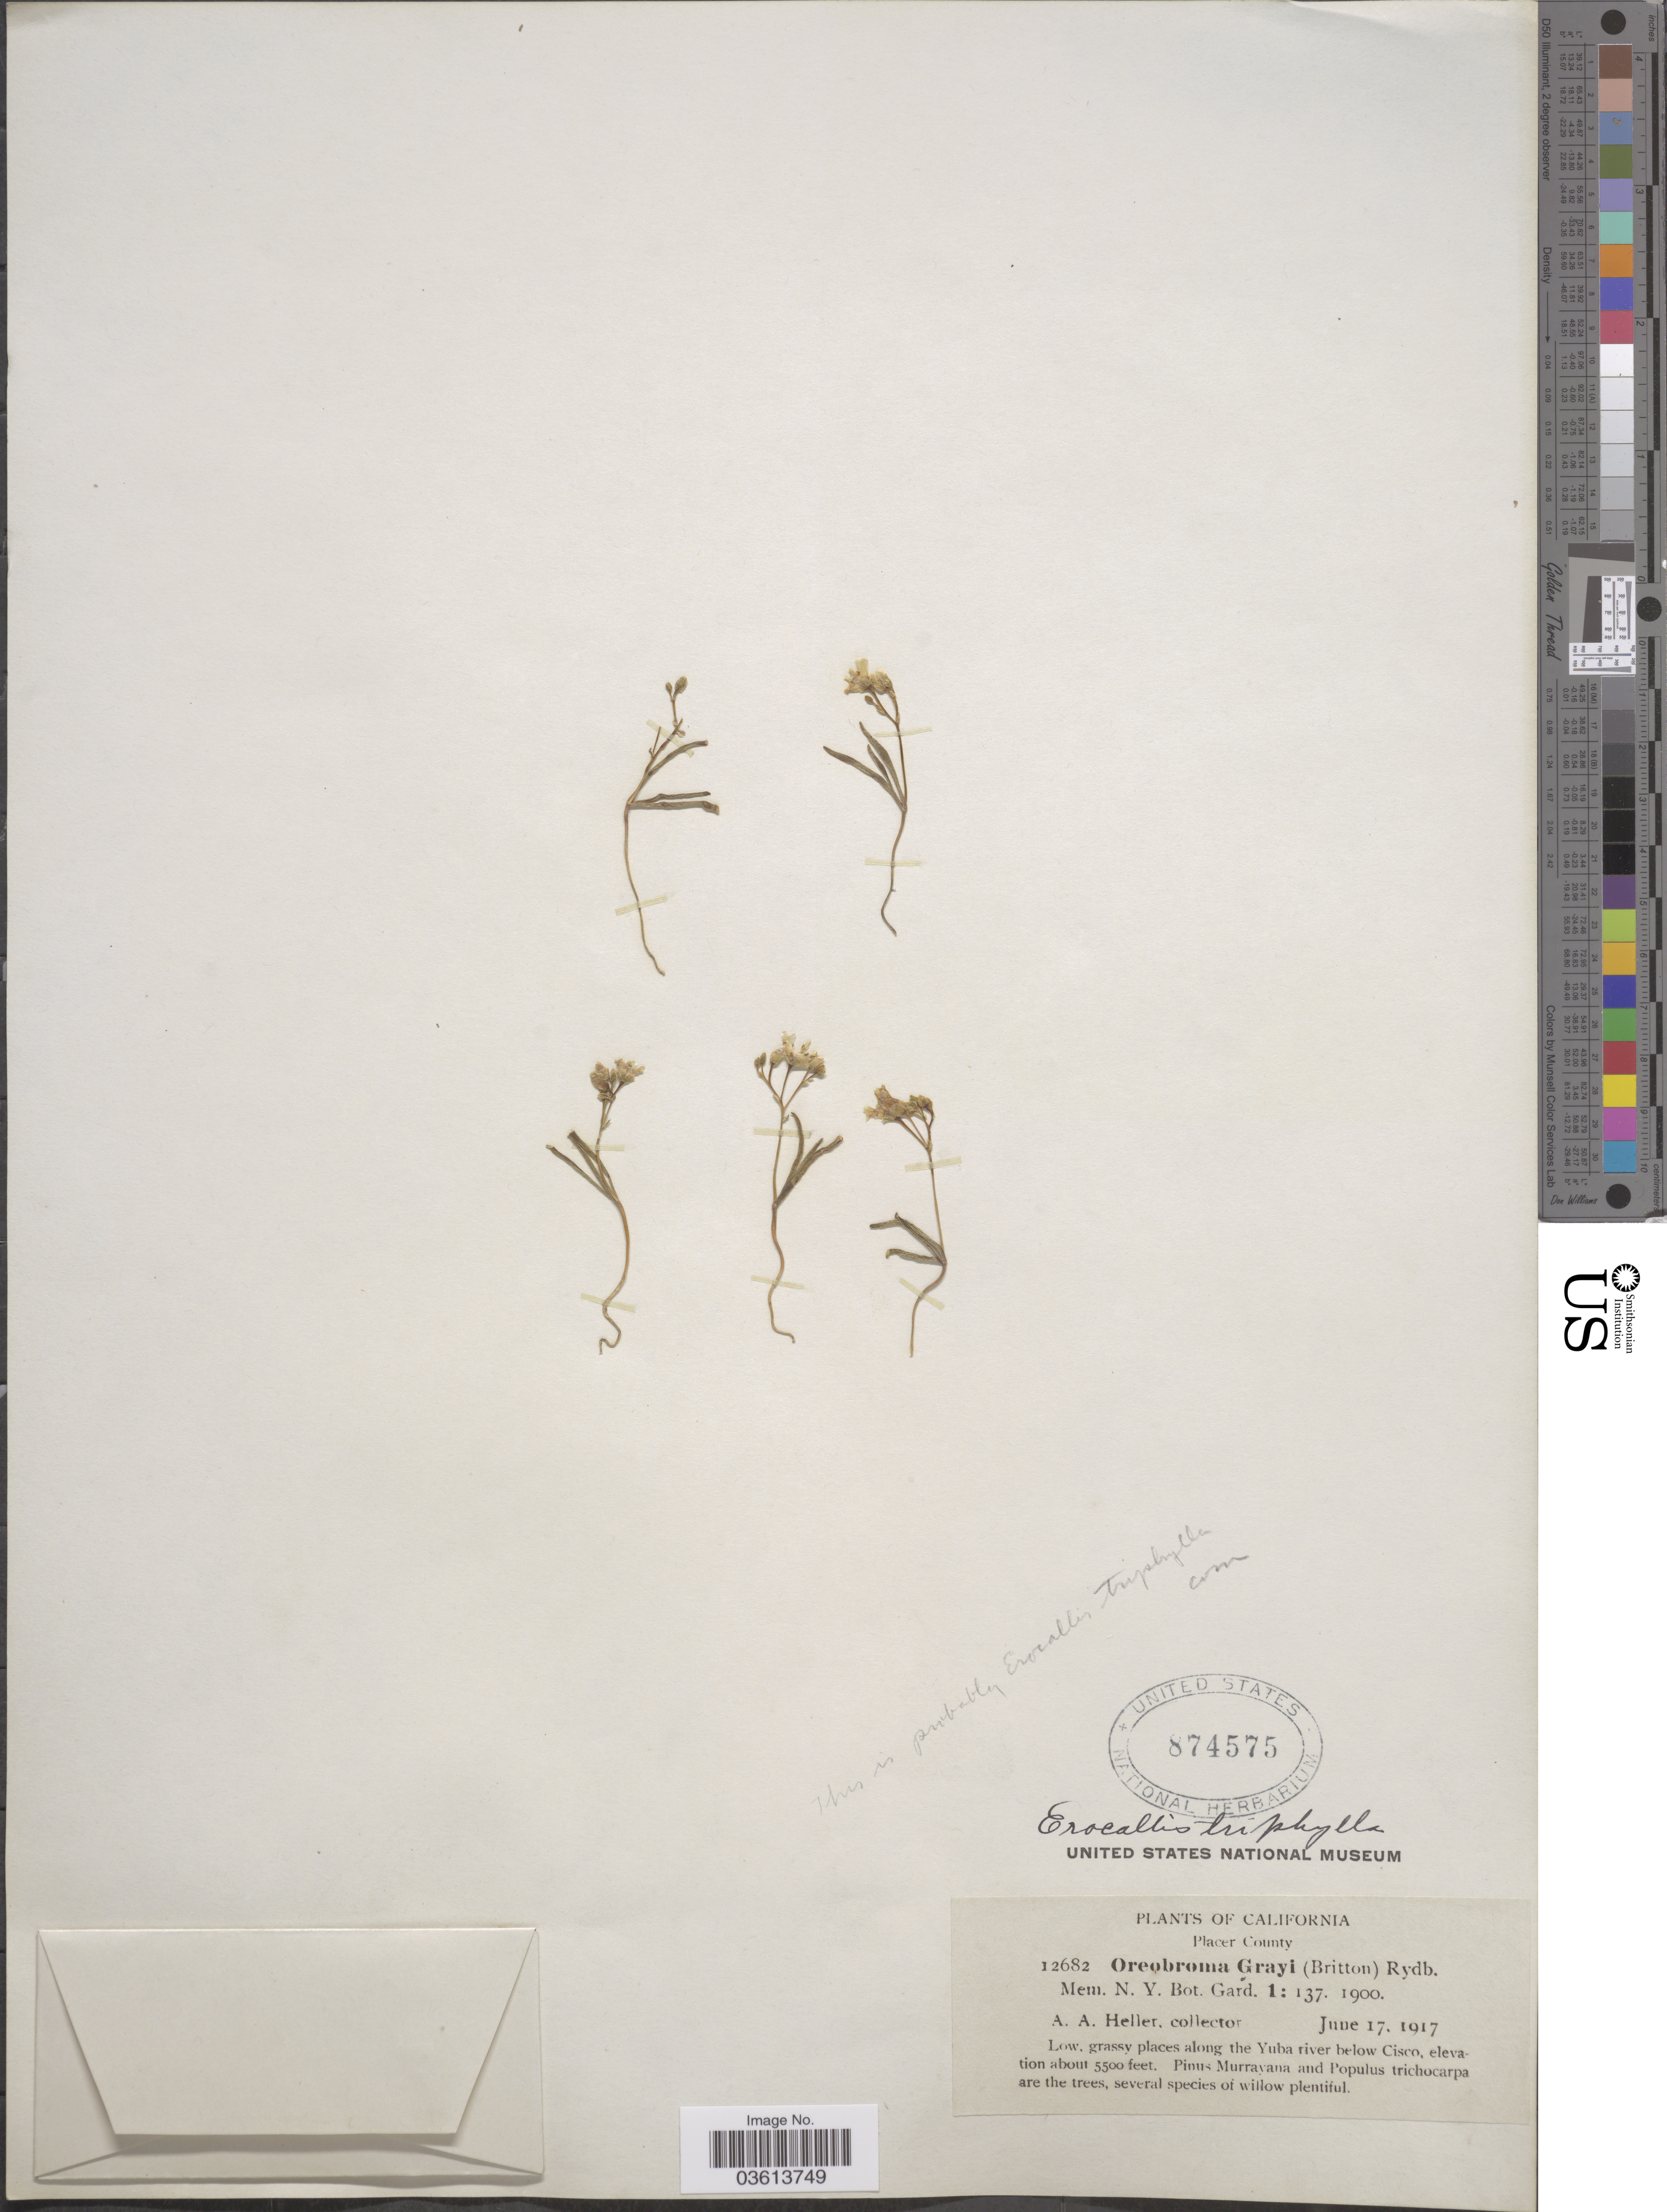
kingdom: Plantae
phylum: Tracheophyta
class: Magnoliopsida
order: Caryophyllales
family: Montiaceae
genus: Erocallis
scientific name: Erocallis triphylla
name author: (S. Watson) Rydb.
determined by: Strong, Mark T., (BOT), Smithsonian Institution - National Museum of Natural History (UNITED STATES)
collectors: A. A. Heller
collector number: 12682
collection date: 1917-06-17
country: United States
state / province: California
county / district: Placer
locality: Placer County. Along the Yuba river below Cisco.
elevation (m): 1676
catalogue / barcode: US 874575